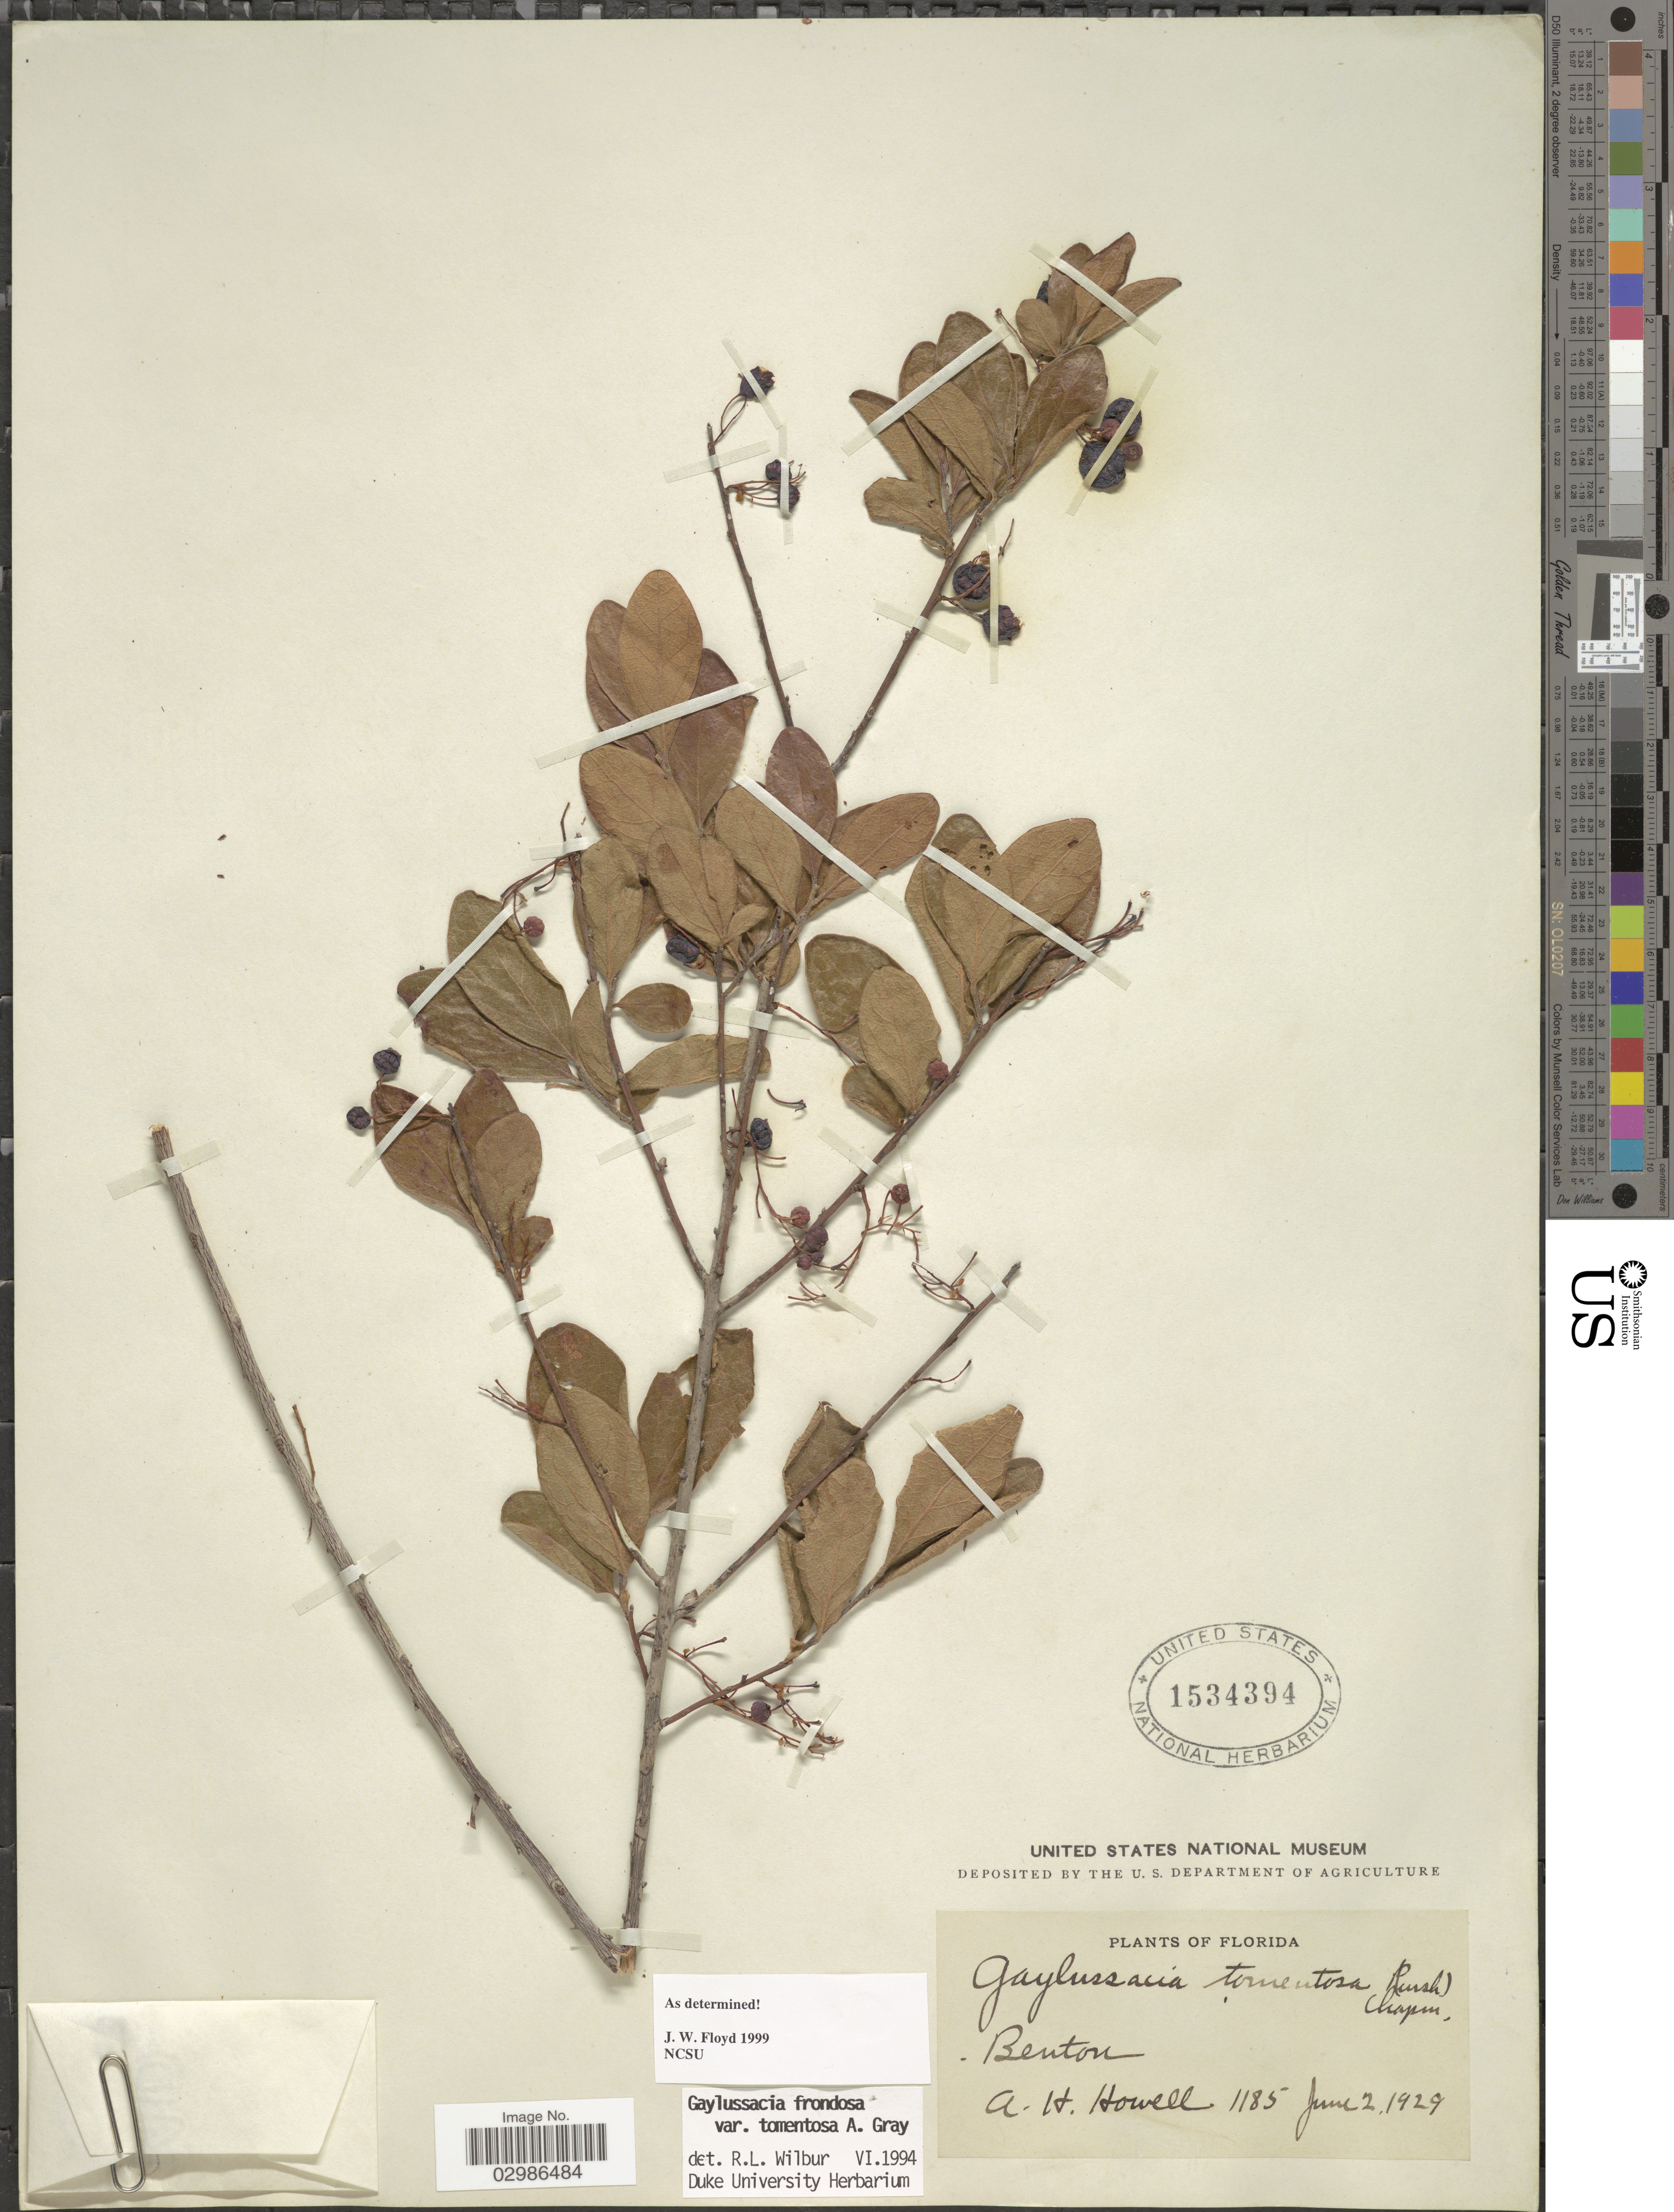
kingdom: Plantae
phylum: Tracheophyta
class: Magnoliopsida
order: Ericales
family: Ericaceae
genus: Gaylussacia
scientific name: Gaylussacia frondosa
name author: (L.) Torr. & A. Gray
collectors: A. Howell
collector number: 1185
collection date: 1929-06-02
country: United States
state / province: Florida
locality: Benton.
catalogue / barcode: US 1534394